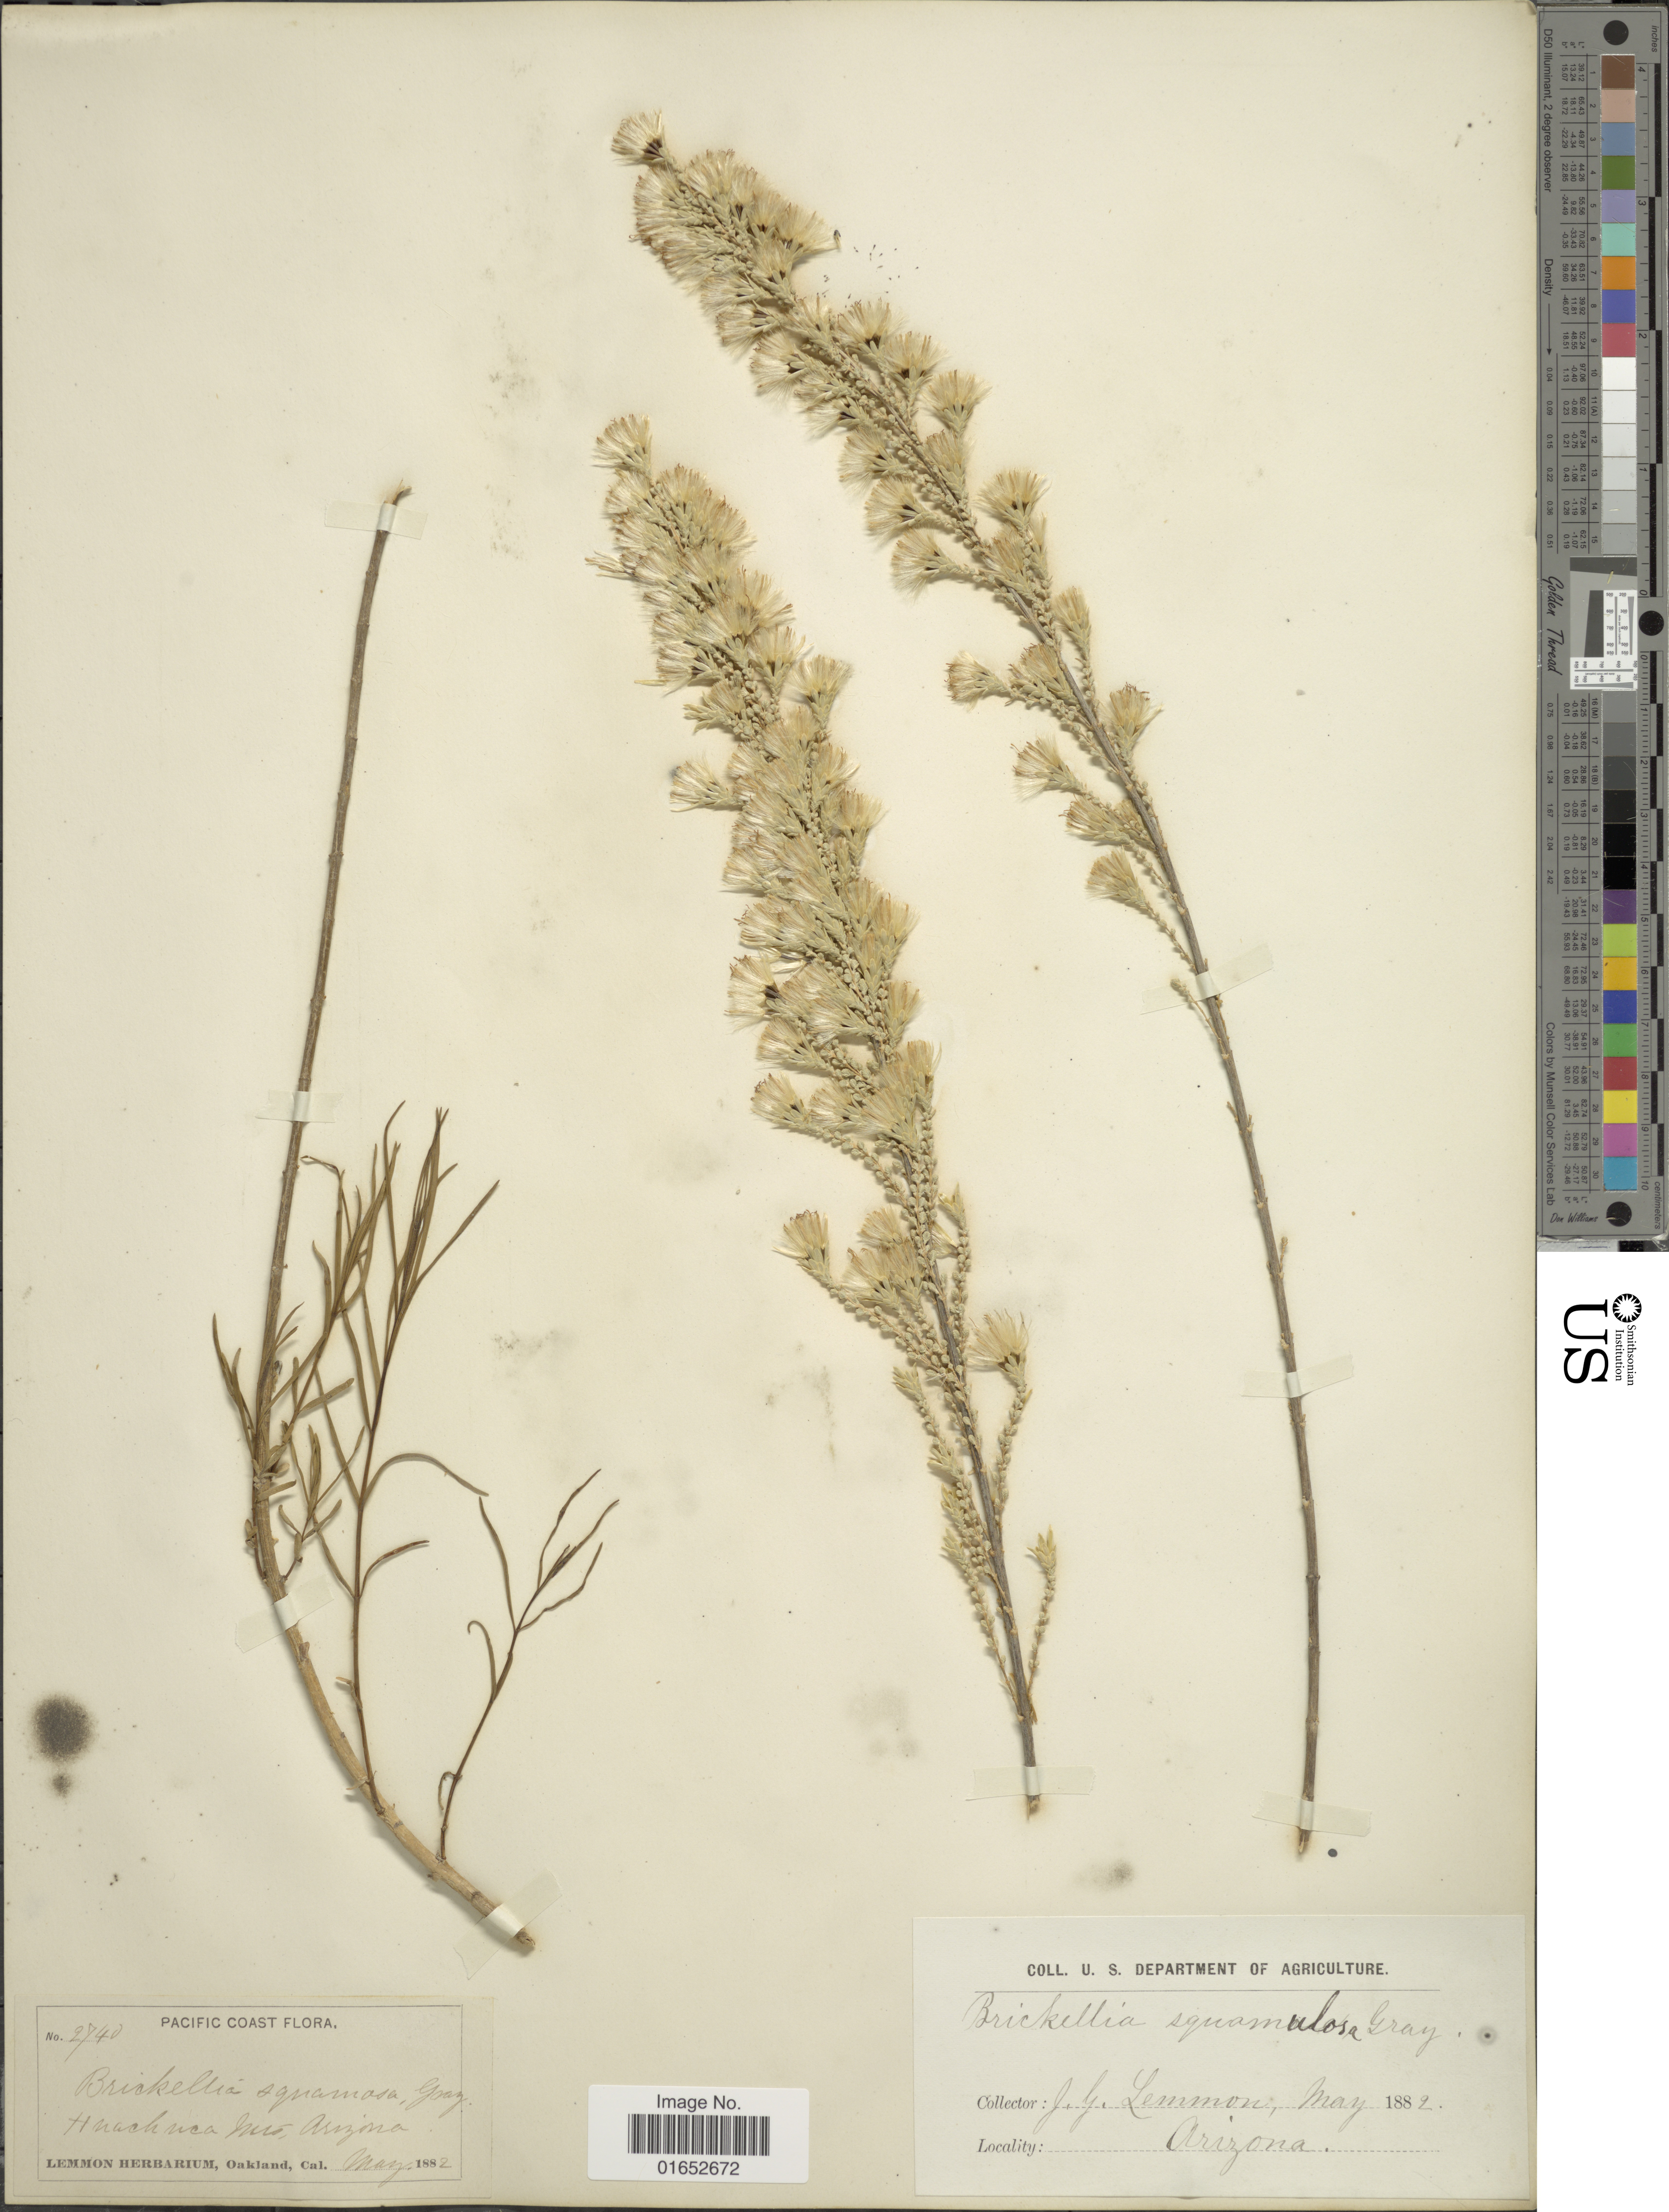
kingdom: Plantae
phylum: Tracheophyta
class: Magnoliopsida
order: Asterales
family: Asteraceae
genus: Asanthus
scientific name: Asanthus squamulosus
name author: (A. Gray) R.M. King & H. Rob.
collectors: J. Lemmon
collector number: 2740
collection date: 1882-05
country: United States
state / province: Arizona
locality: Huachuca Mts, Pacific Coast